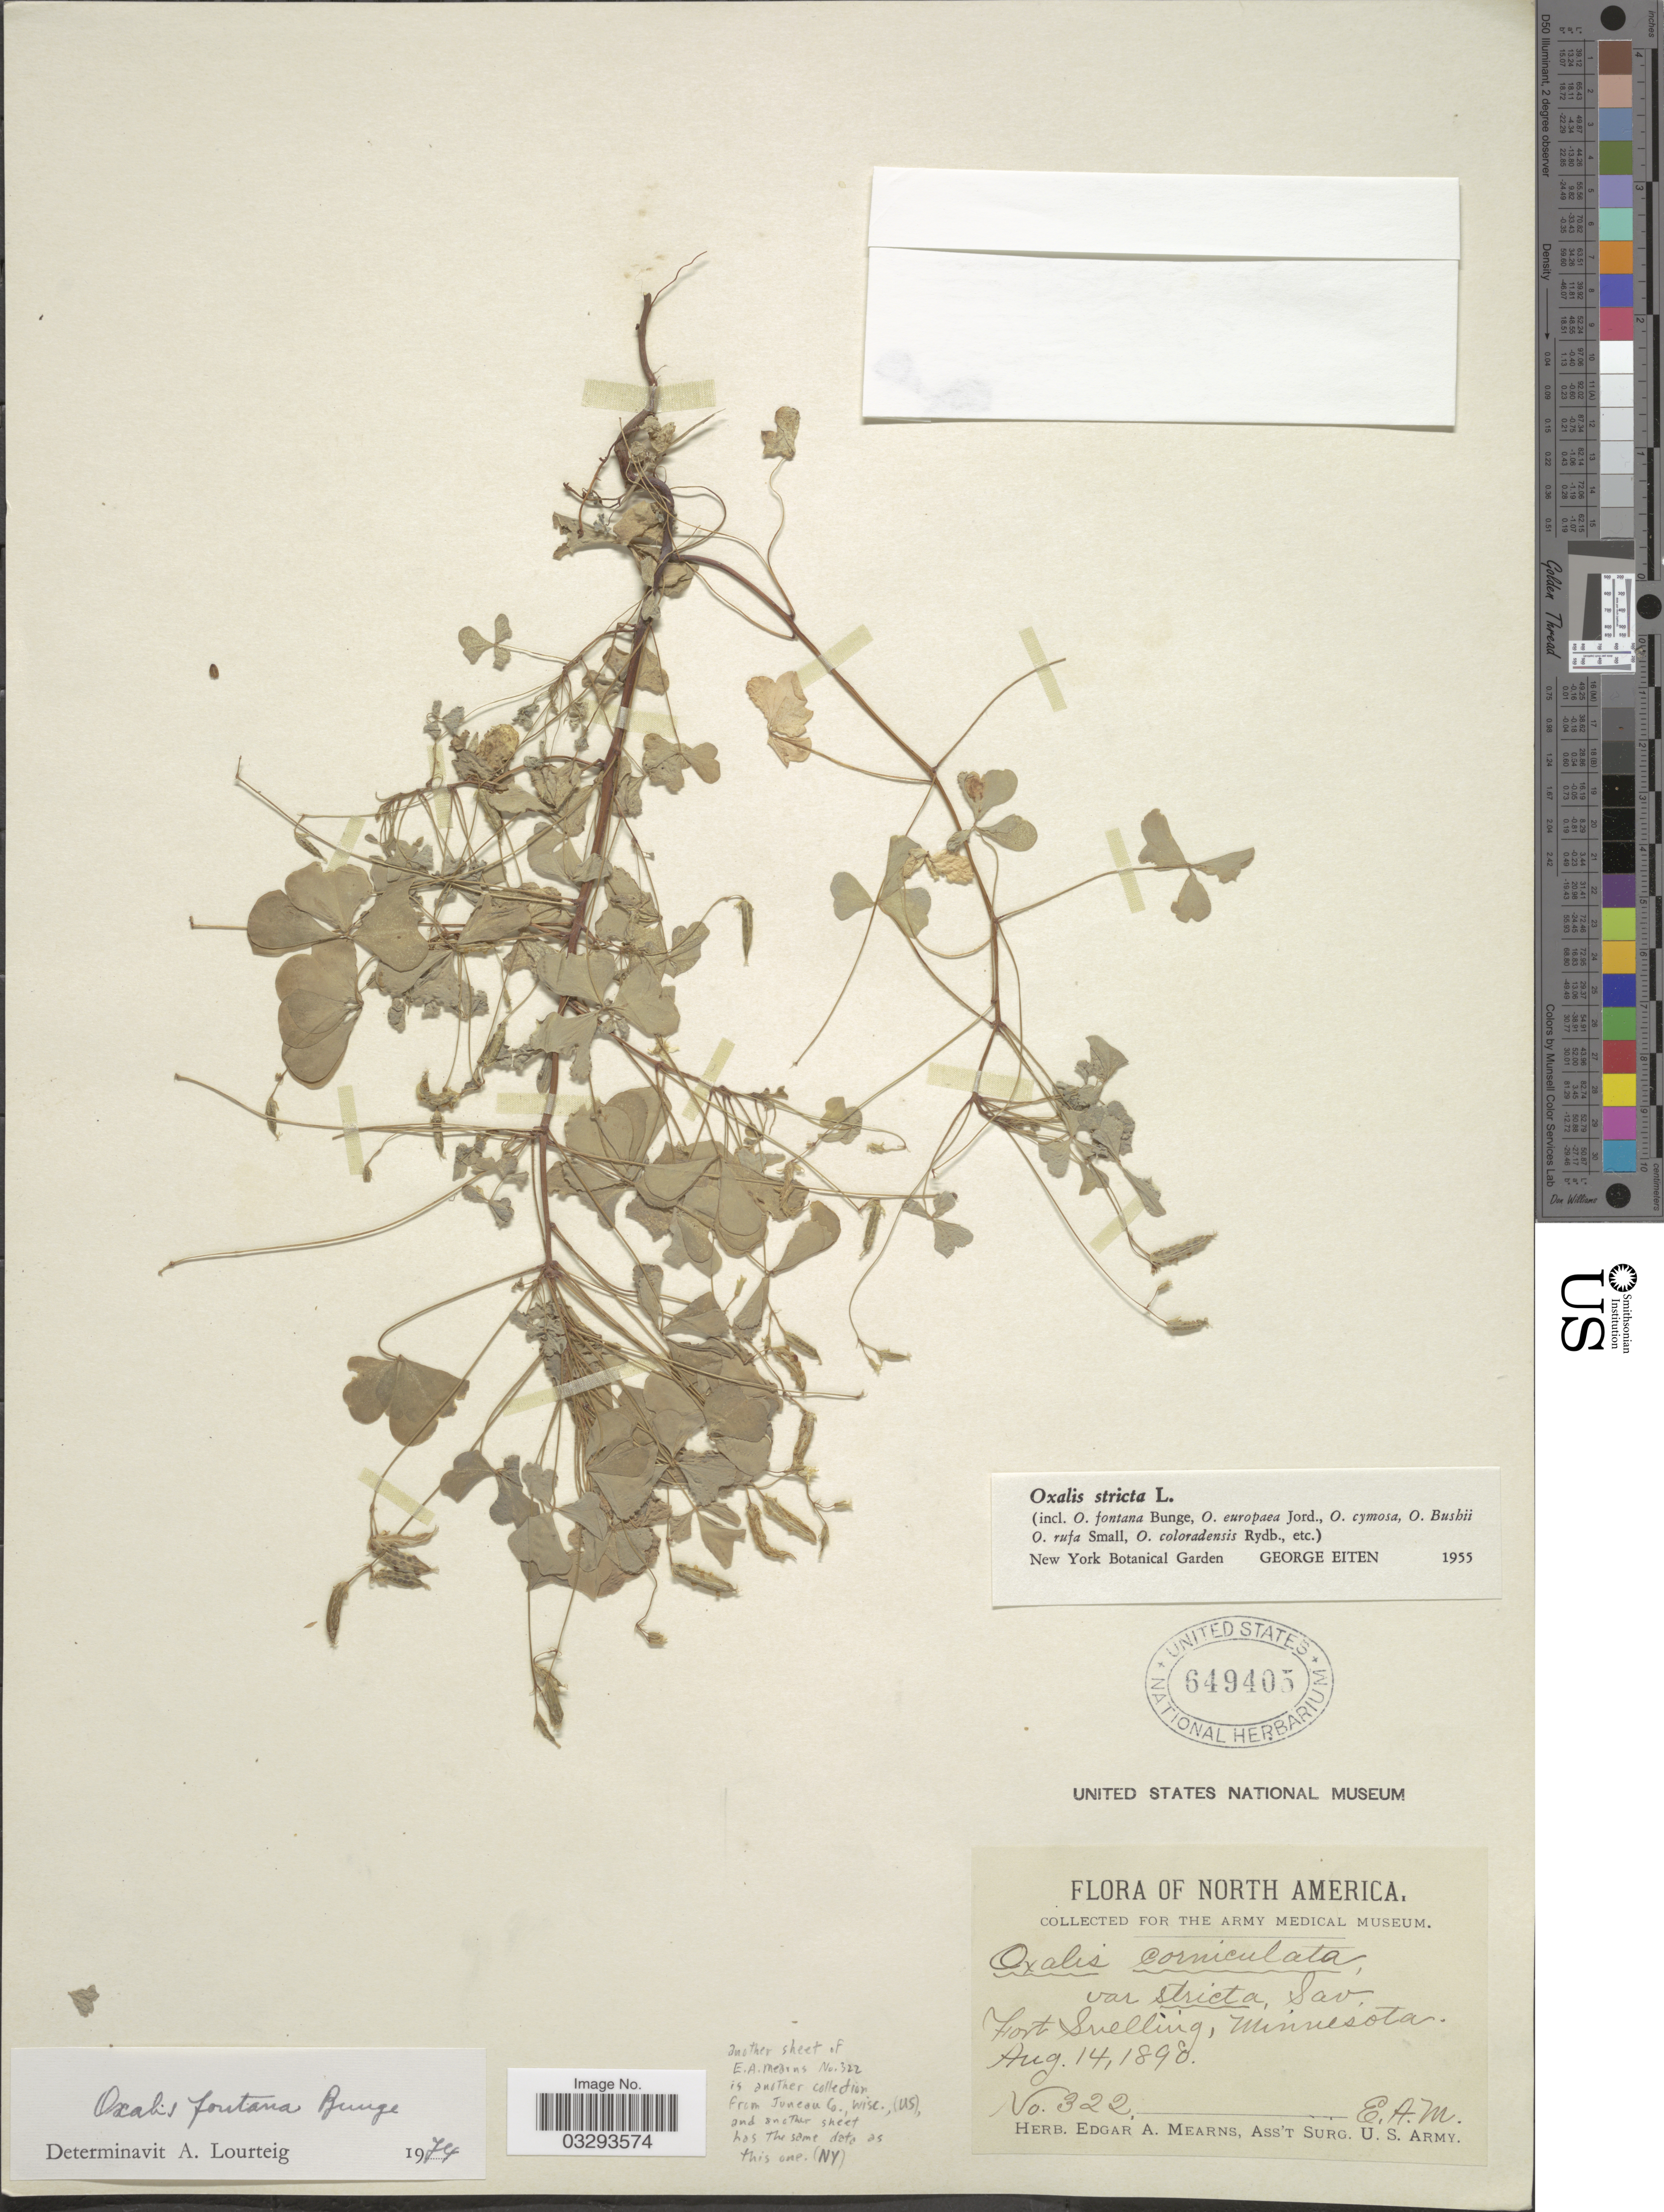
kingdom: Plantae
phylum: Tracheophyta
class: Magnoliopsida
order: Oxalidales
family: Oxalidaceae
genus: Oxalis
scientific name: Oxalis fontana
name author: Bunge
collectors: E. A. Mearns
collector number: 322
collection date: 1890-08-14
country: United States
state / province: Minnesota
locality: Fort Snelling.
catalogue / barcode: US 649405